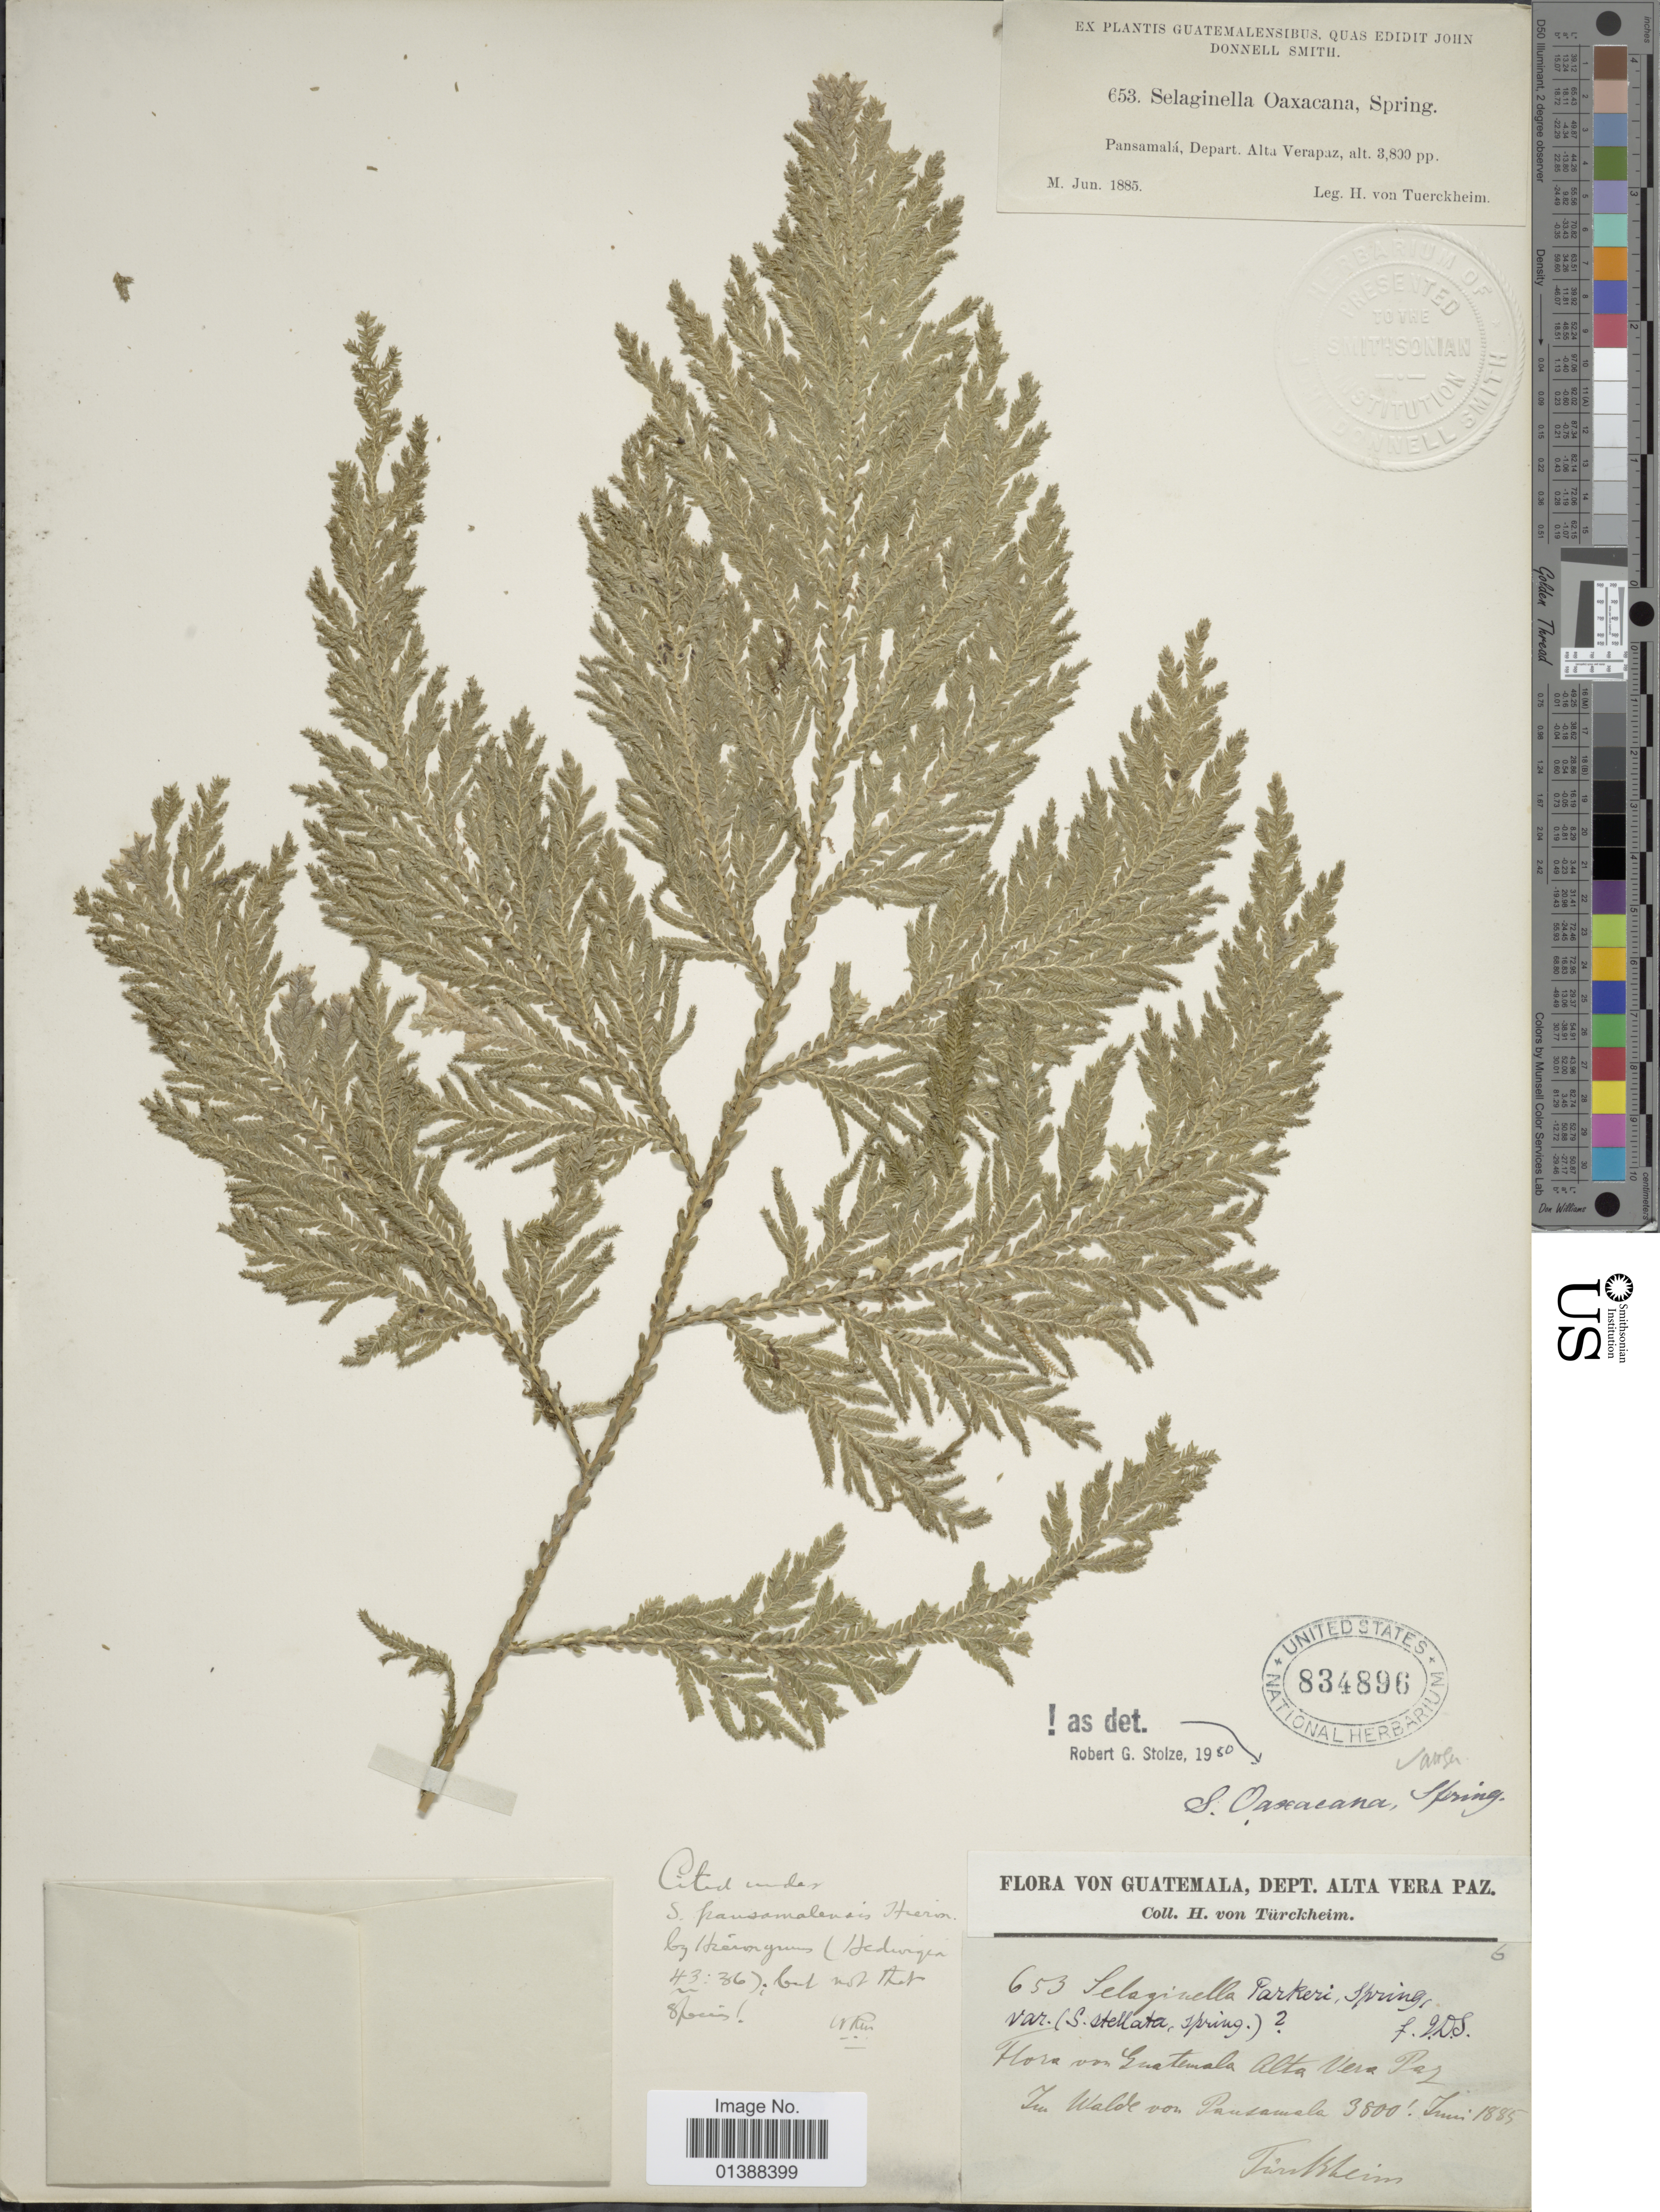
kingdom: Plantae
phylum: Tracheophyta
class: Lycopodiopsida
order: Selaginellales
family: Selaginellaceae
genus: Selaginella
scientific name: Selaginella oaxacana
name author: Spring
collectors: H. von Türckheim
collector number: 653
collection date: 1885-06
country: Guatemala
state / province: Alta Verapaz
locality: Pansamalá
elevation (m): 1158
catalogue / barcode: US 834896